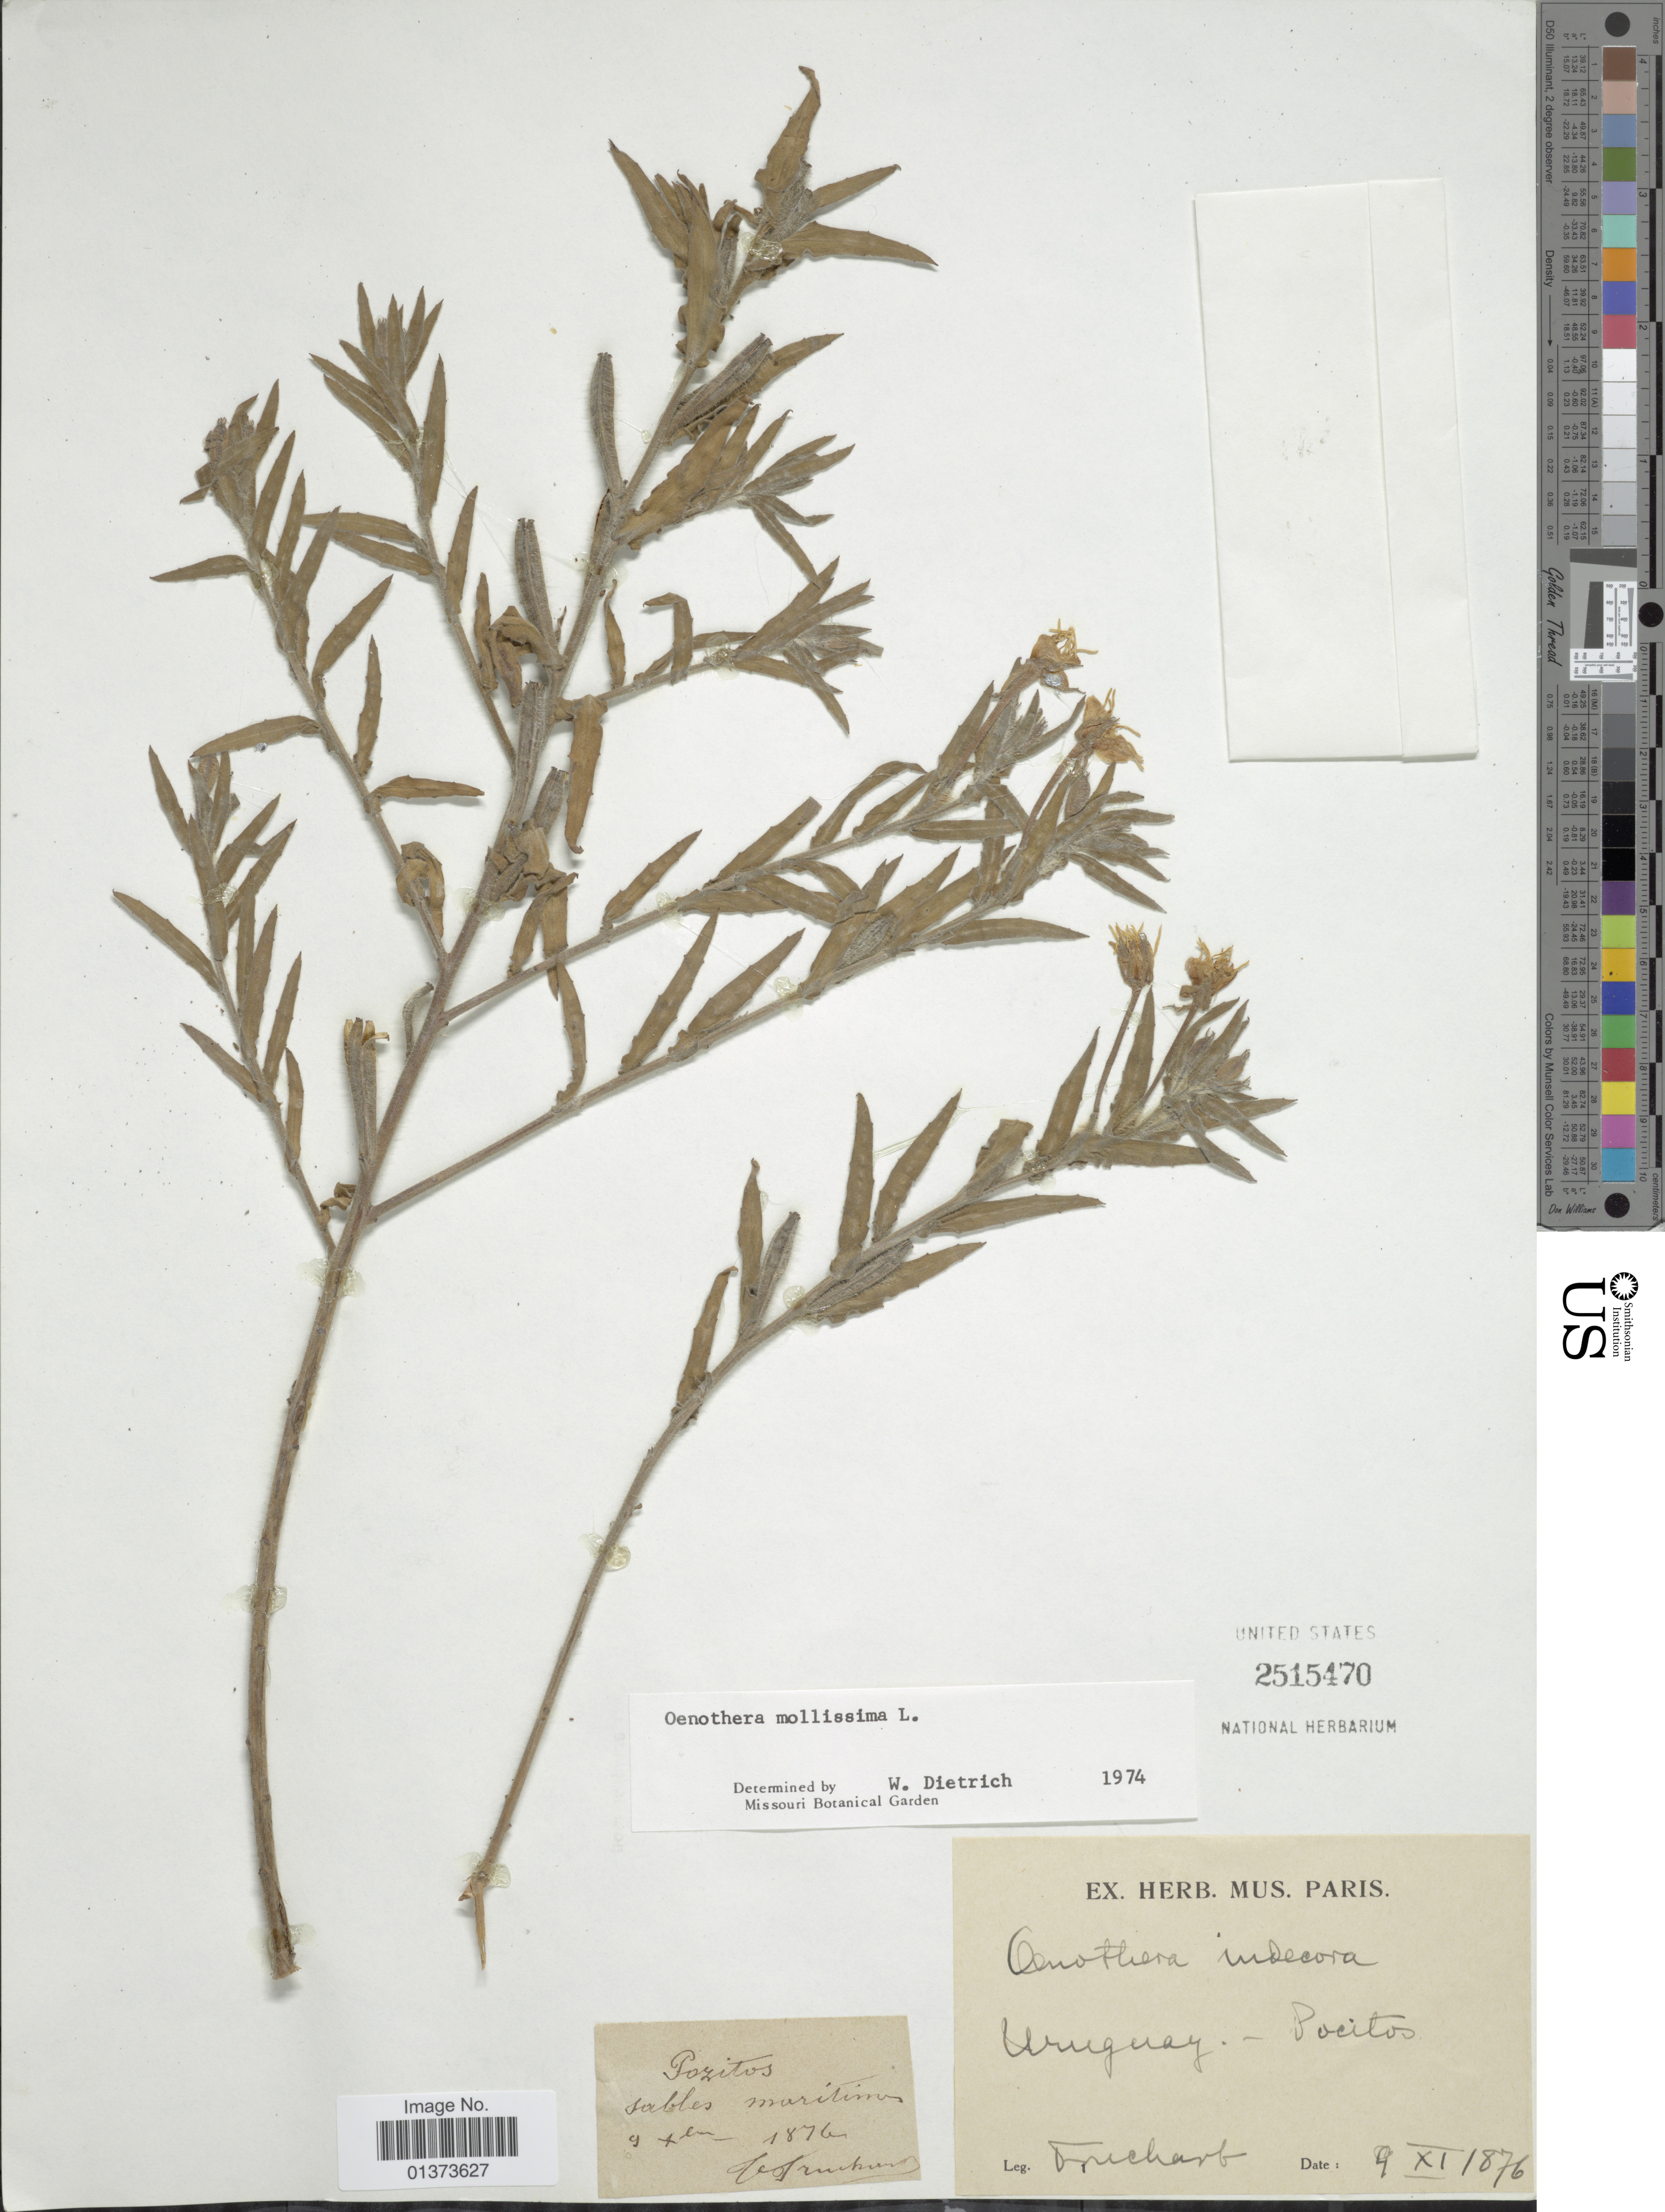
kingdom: Plantae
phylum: Tracheophyta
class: Magnoliopsida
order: Myrtales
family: Onagraceae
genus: Oenothera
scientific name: Oenothera mollissima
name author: L.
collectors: C. Fruchart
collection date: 1876-11-09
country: Uruguay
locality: Pocitos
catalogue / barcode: US 2515470